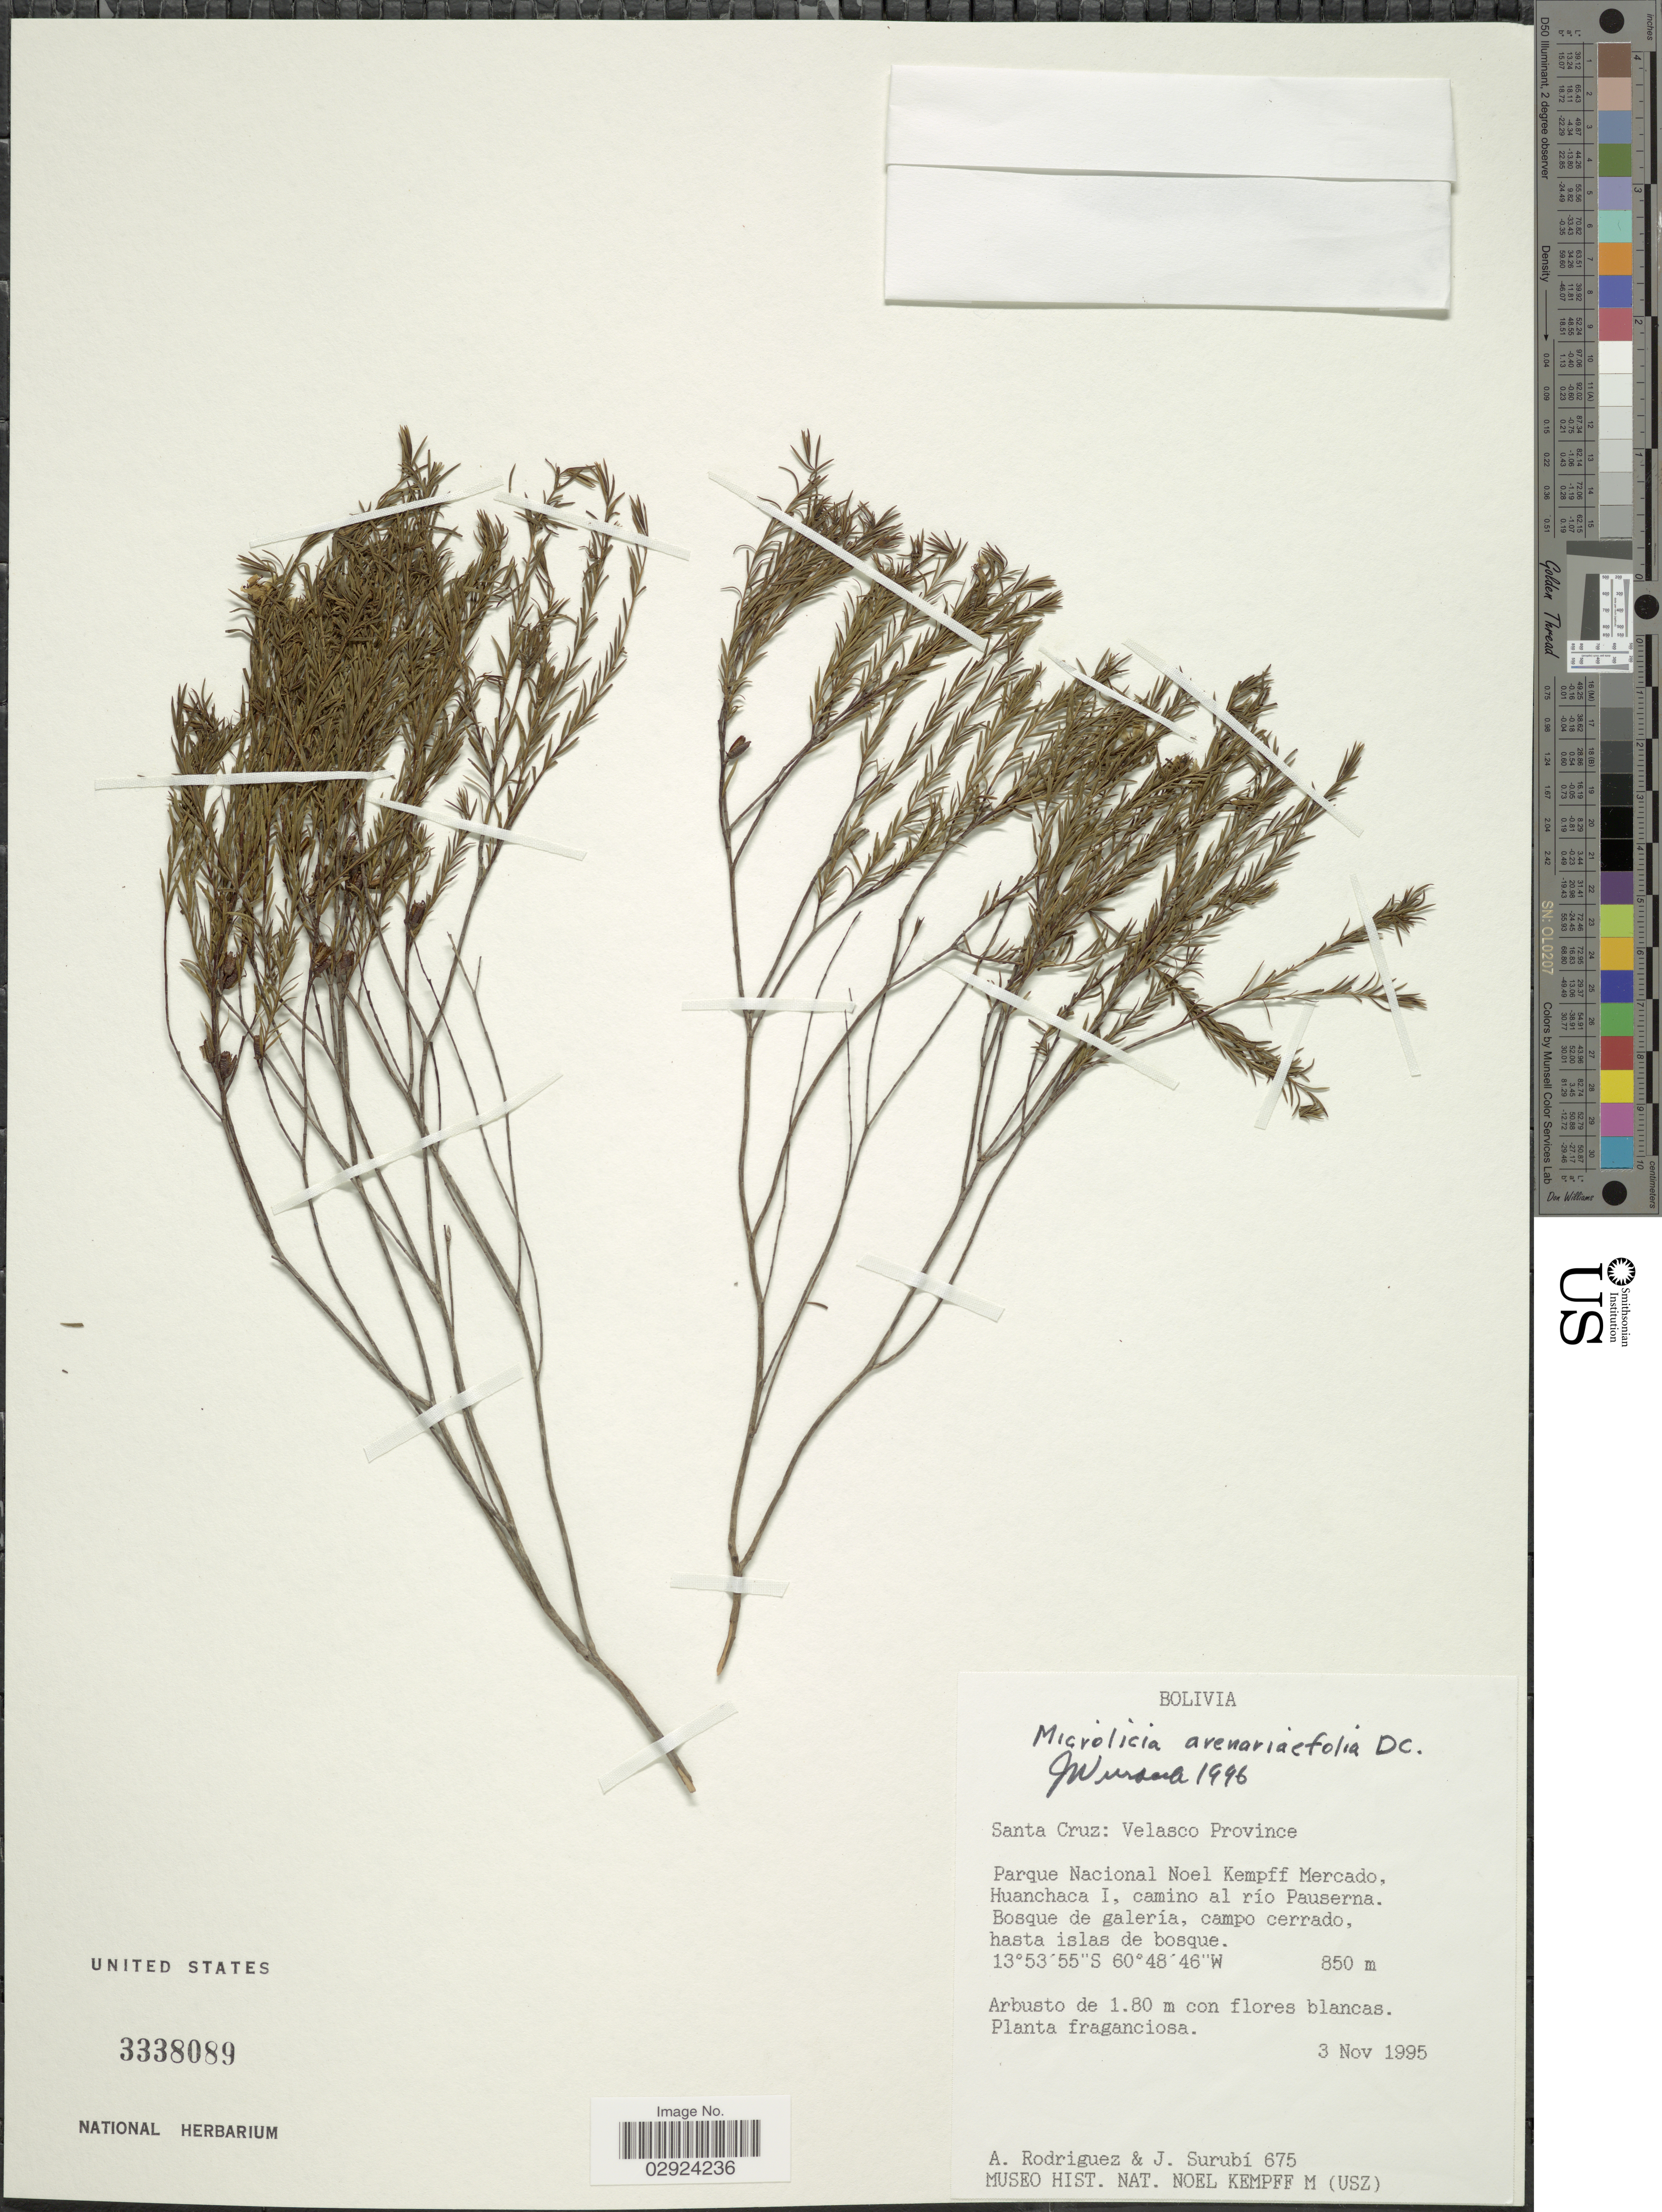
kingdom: Plantae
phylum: Tracheophyta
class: Magnoliopsida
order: Myrtales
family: Melastomataceae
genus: Microlicia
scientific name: Microlicia arenariaefolia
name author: DC.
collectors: A. Rodriguez & J. Surubi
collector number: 675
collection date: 1995-11-03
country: Bolivia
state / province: Santa Cruz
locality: Velasco Province, Parque Nacional Noel Kempff Mercado, Huanchaca I, camino al río Pauserna.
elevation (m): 850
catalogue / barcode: US 3338089